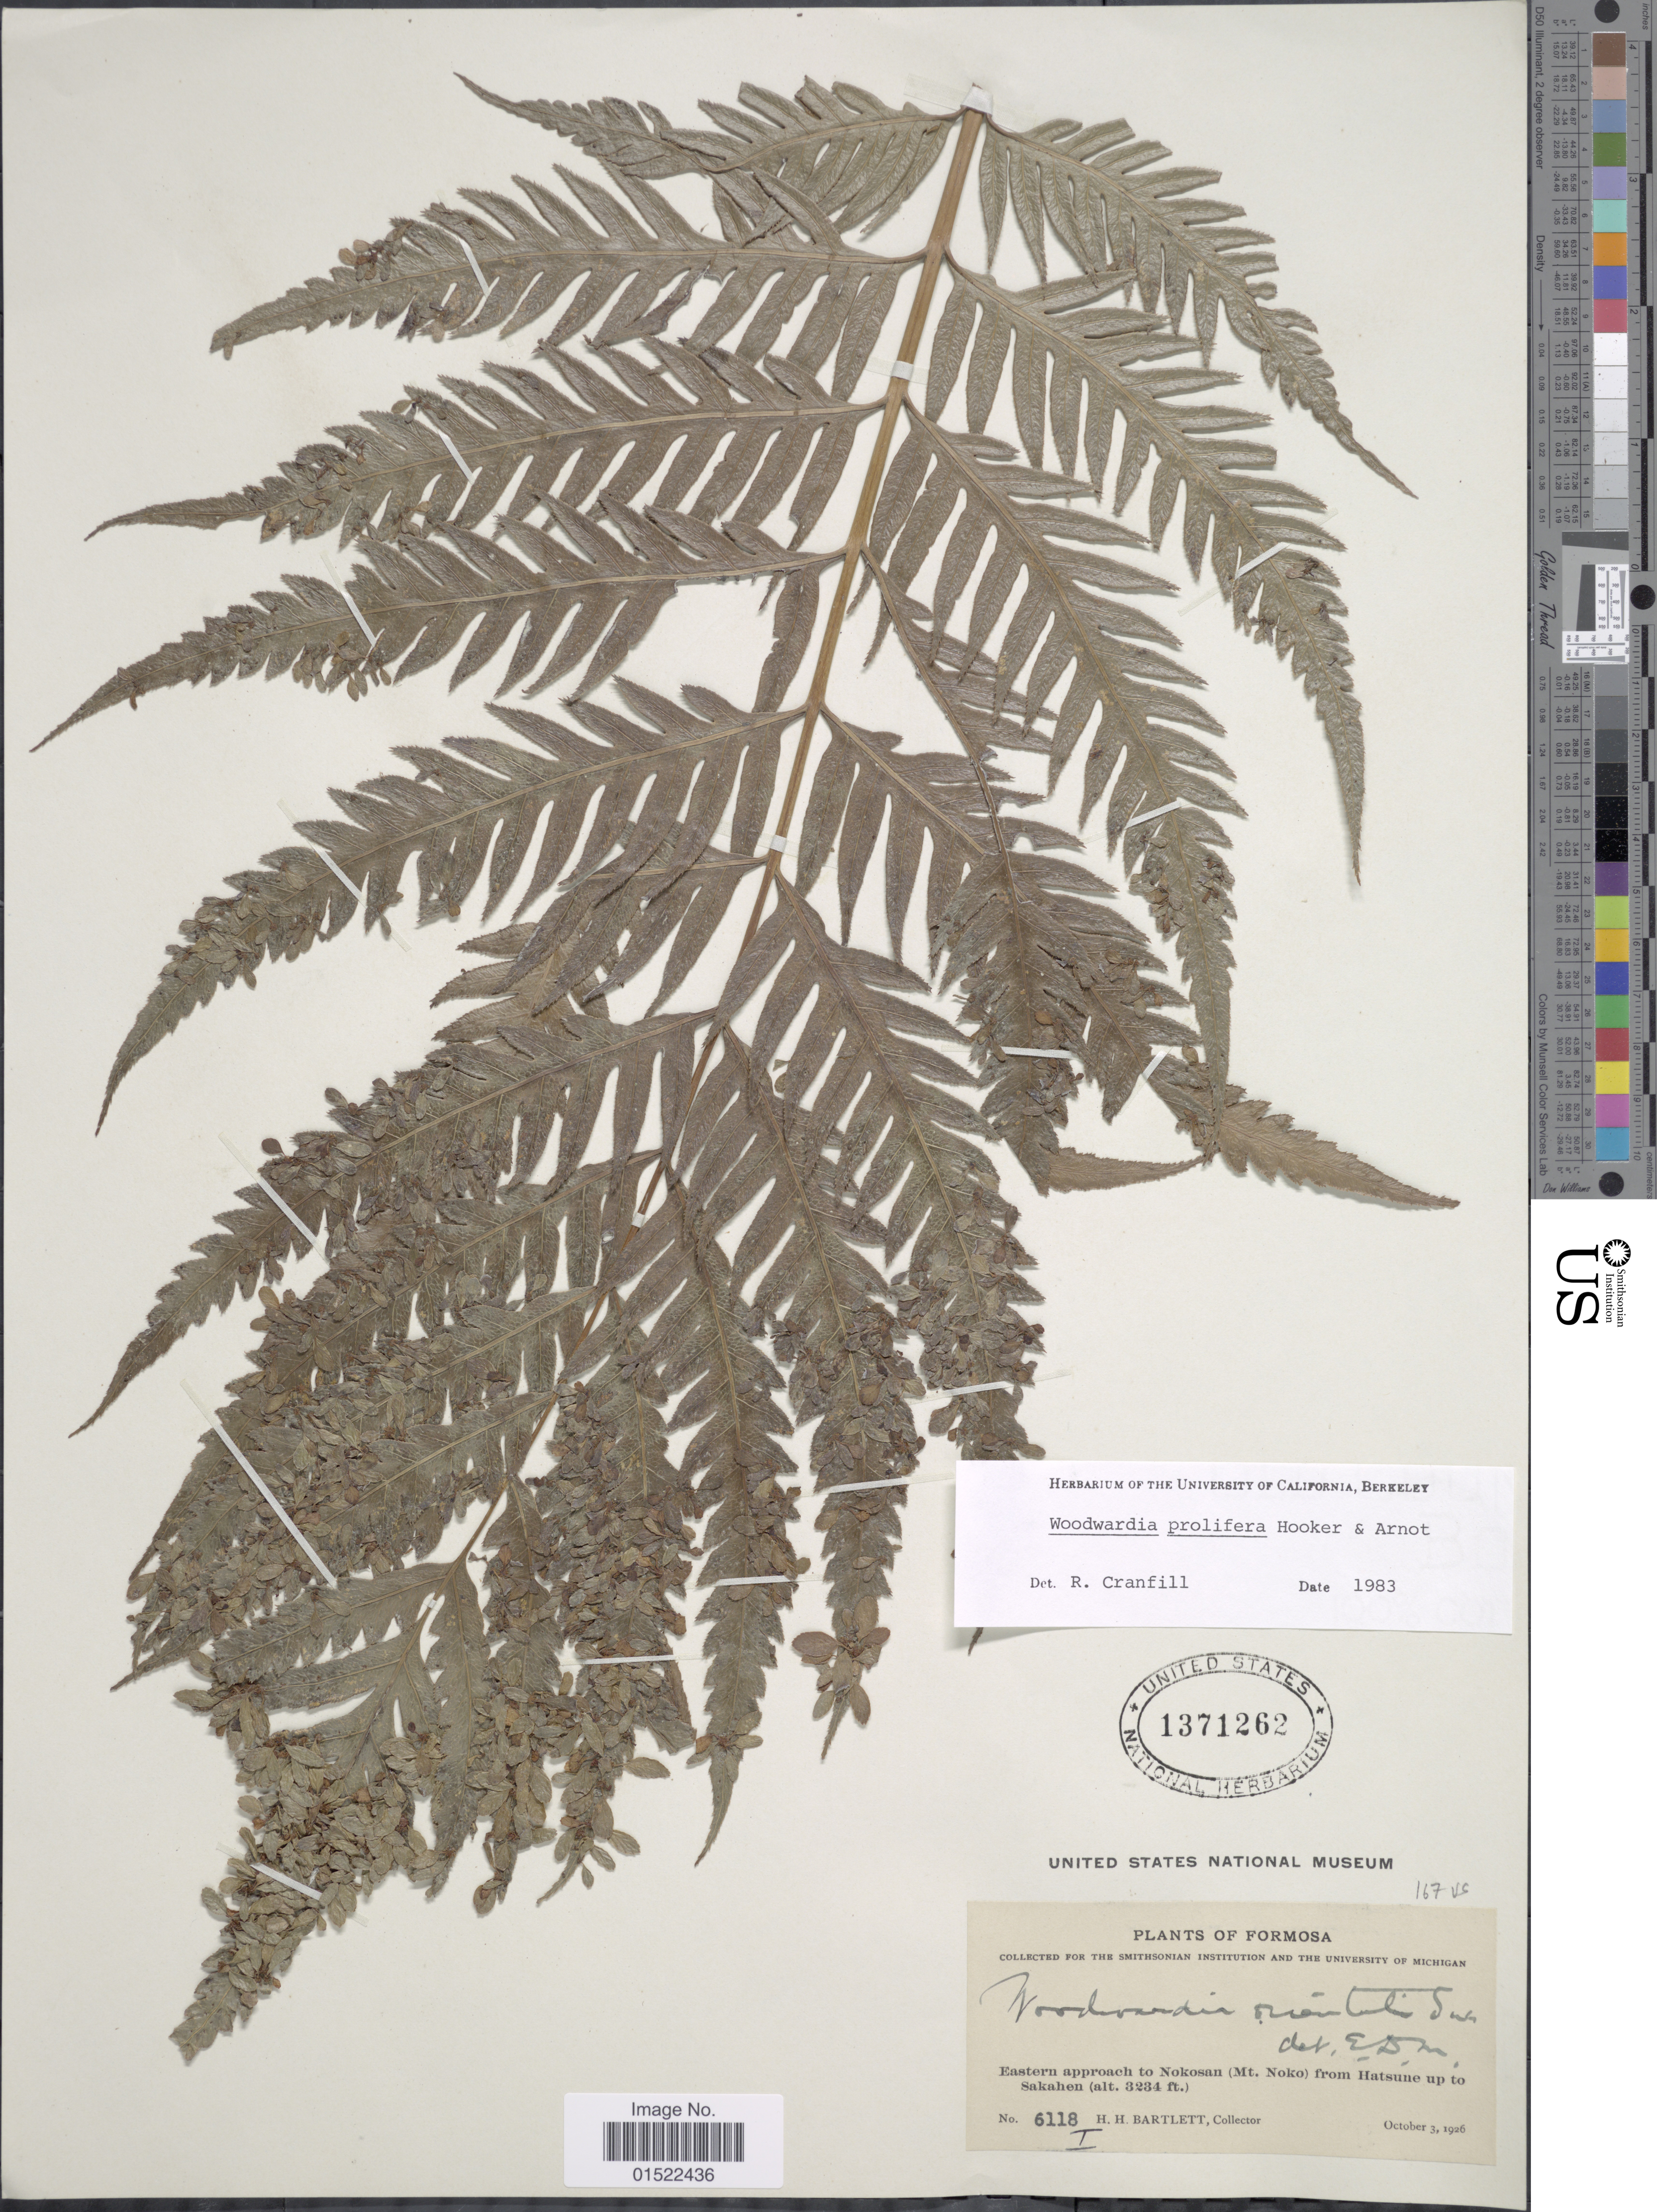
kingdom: Plantae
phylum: Tracheophyta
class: Polypodiopsida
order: Polypodiales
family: Blechnaceae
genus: Woodwardia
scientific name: Woodwardia prolifera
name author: Hook. & Arn.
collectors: H. H. Bartlett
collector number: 6118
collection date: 1926-10-03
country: Taiwan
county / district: Hualien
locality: Eastern approach to Nokosan (Mt. Noko) from Hatsune up to Sakahen, Formosa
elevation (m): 986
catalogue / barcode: US 1371262